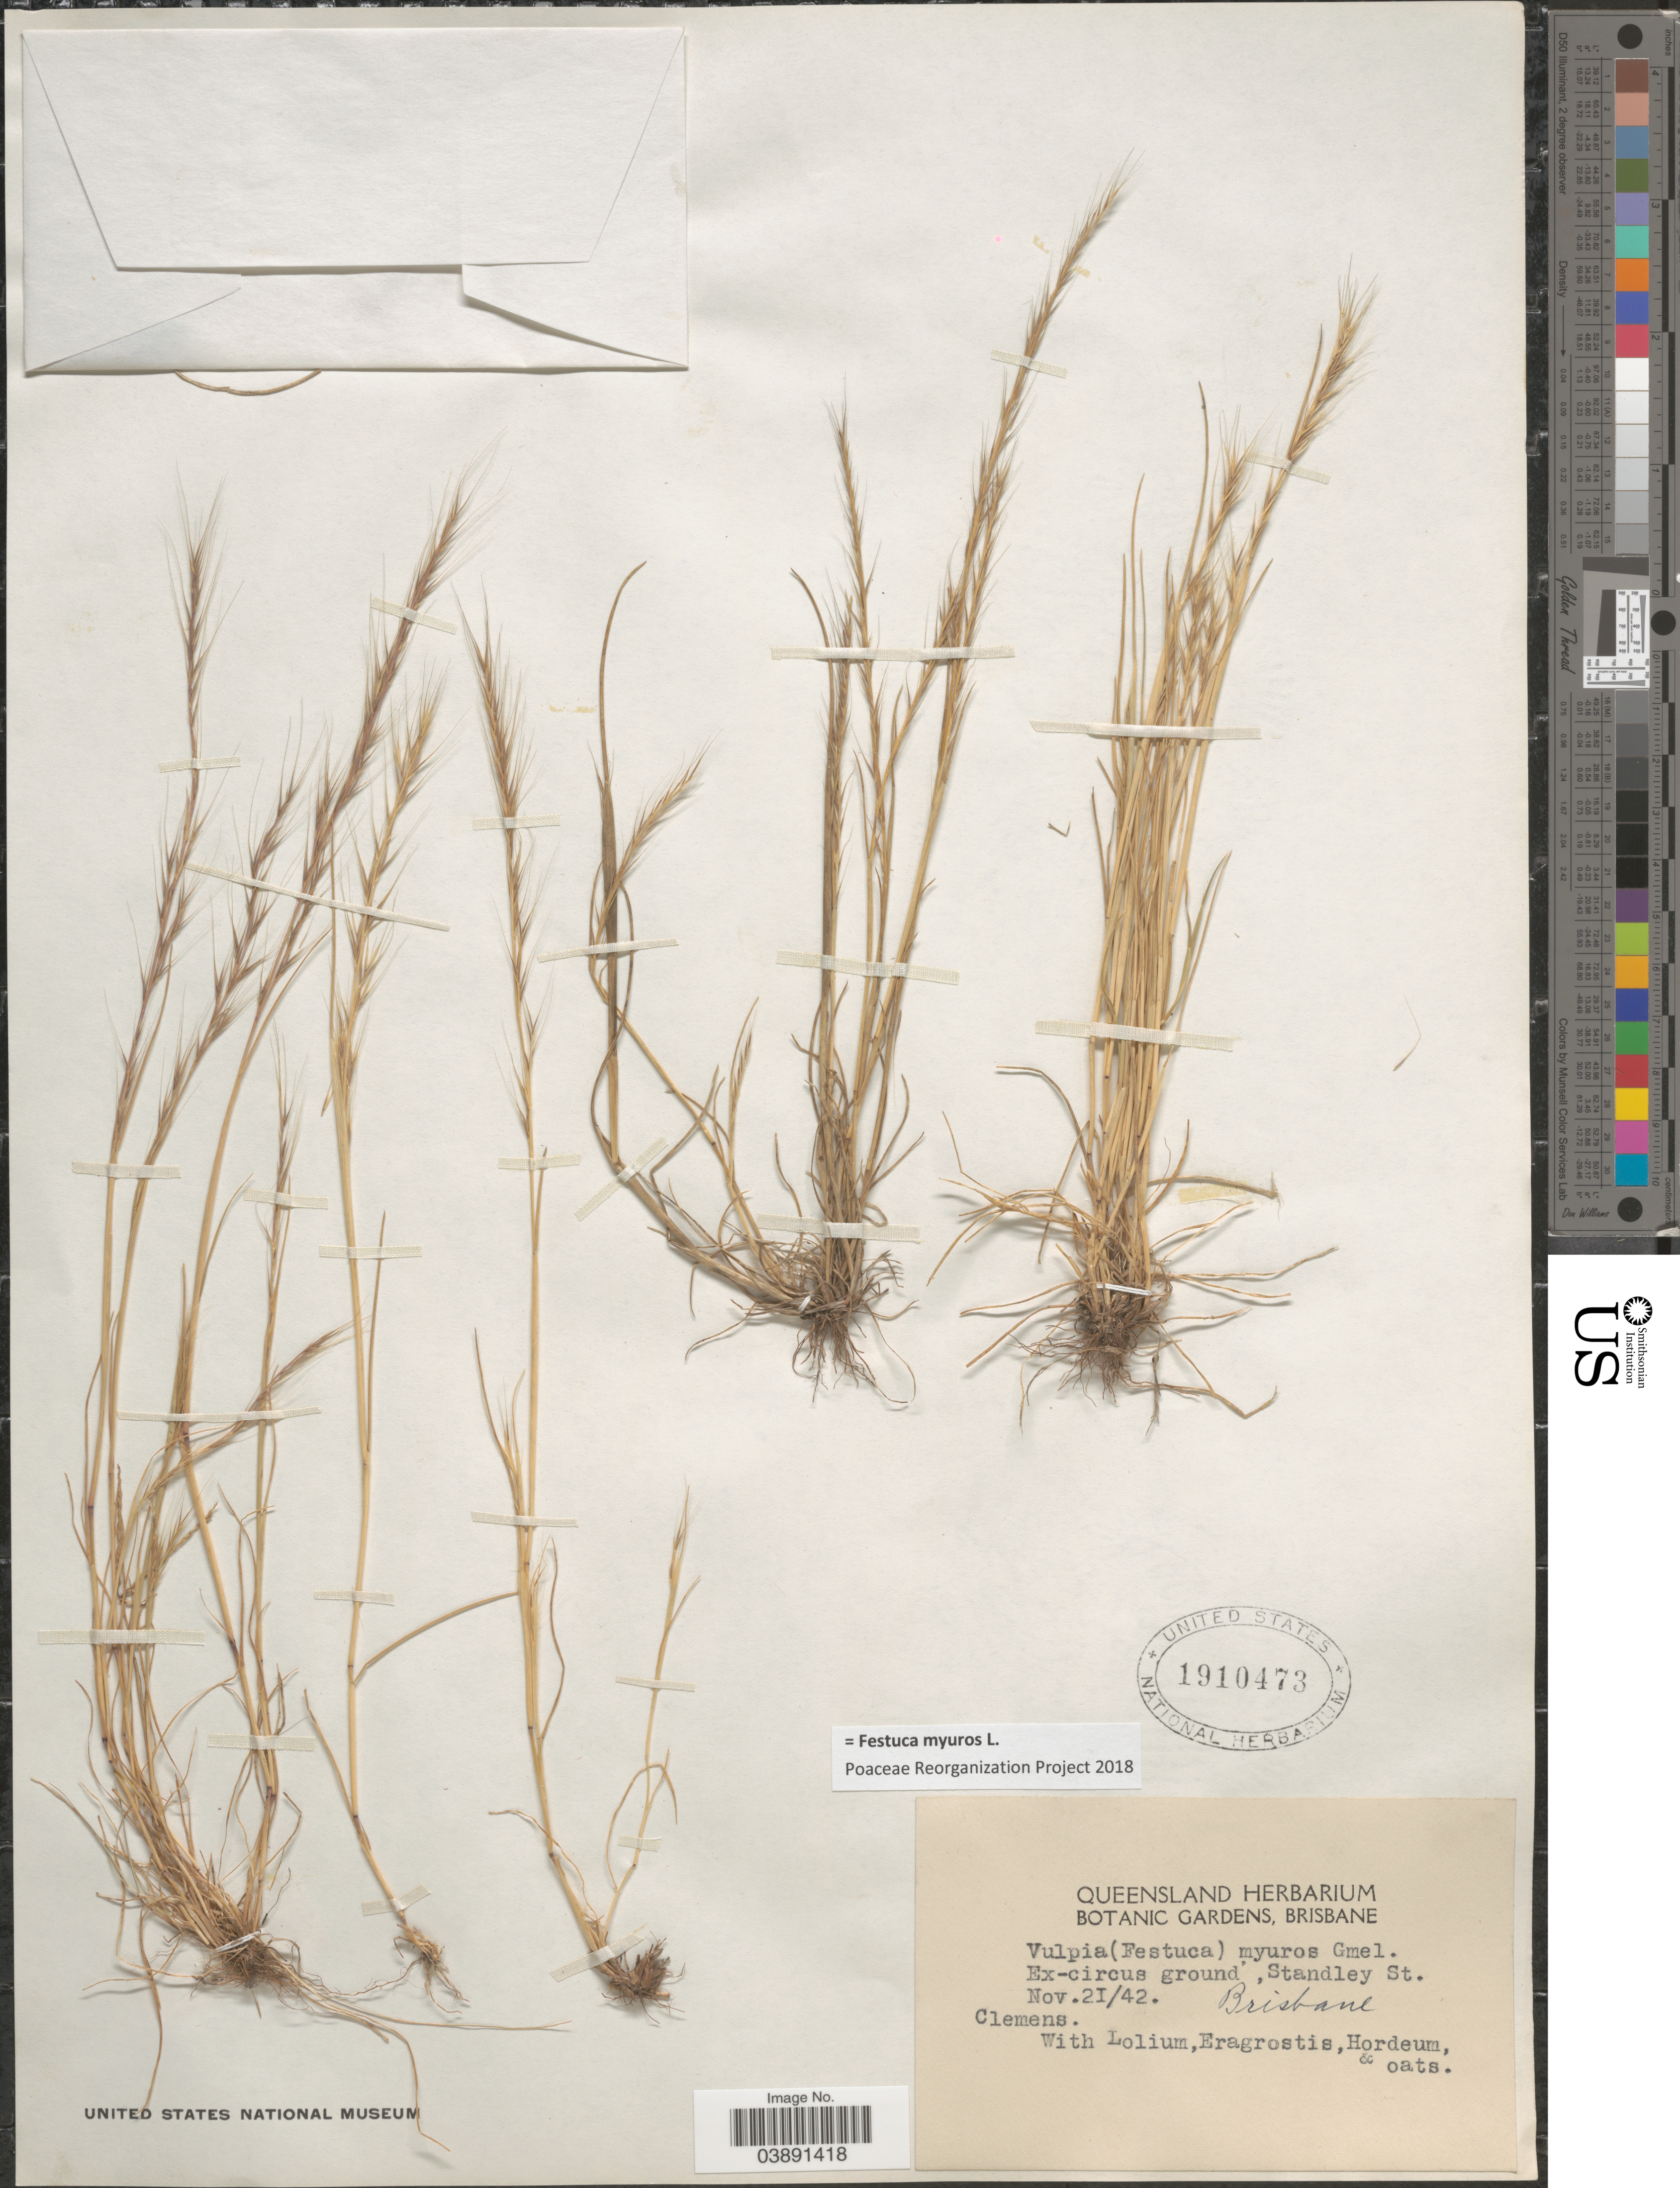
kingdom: Plantae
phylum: Tracheophyta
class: Liliopsida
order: Poales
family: Poaceae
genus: Festuca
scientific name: Festuca myuros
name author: L.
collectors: -. Clemens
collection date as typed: Transcribed d/m/y: 21/11/42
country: Australia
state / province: Queensland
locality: Ex-circus ground, Standley St. Brisbane.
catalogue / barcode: US 1910473